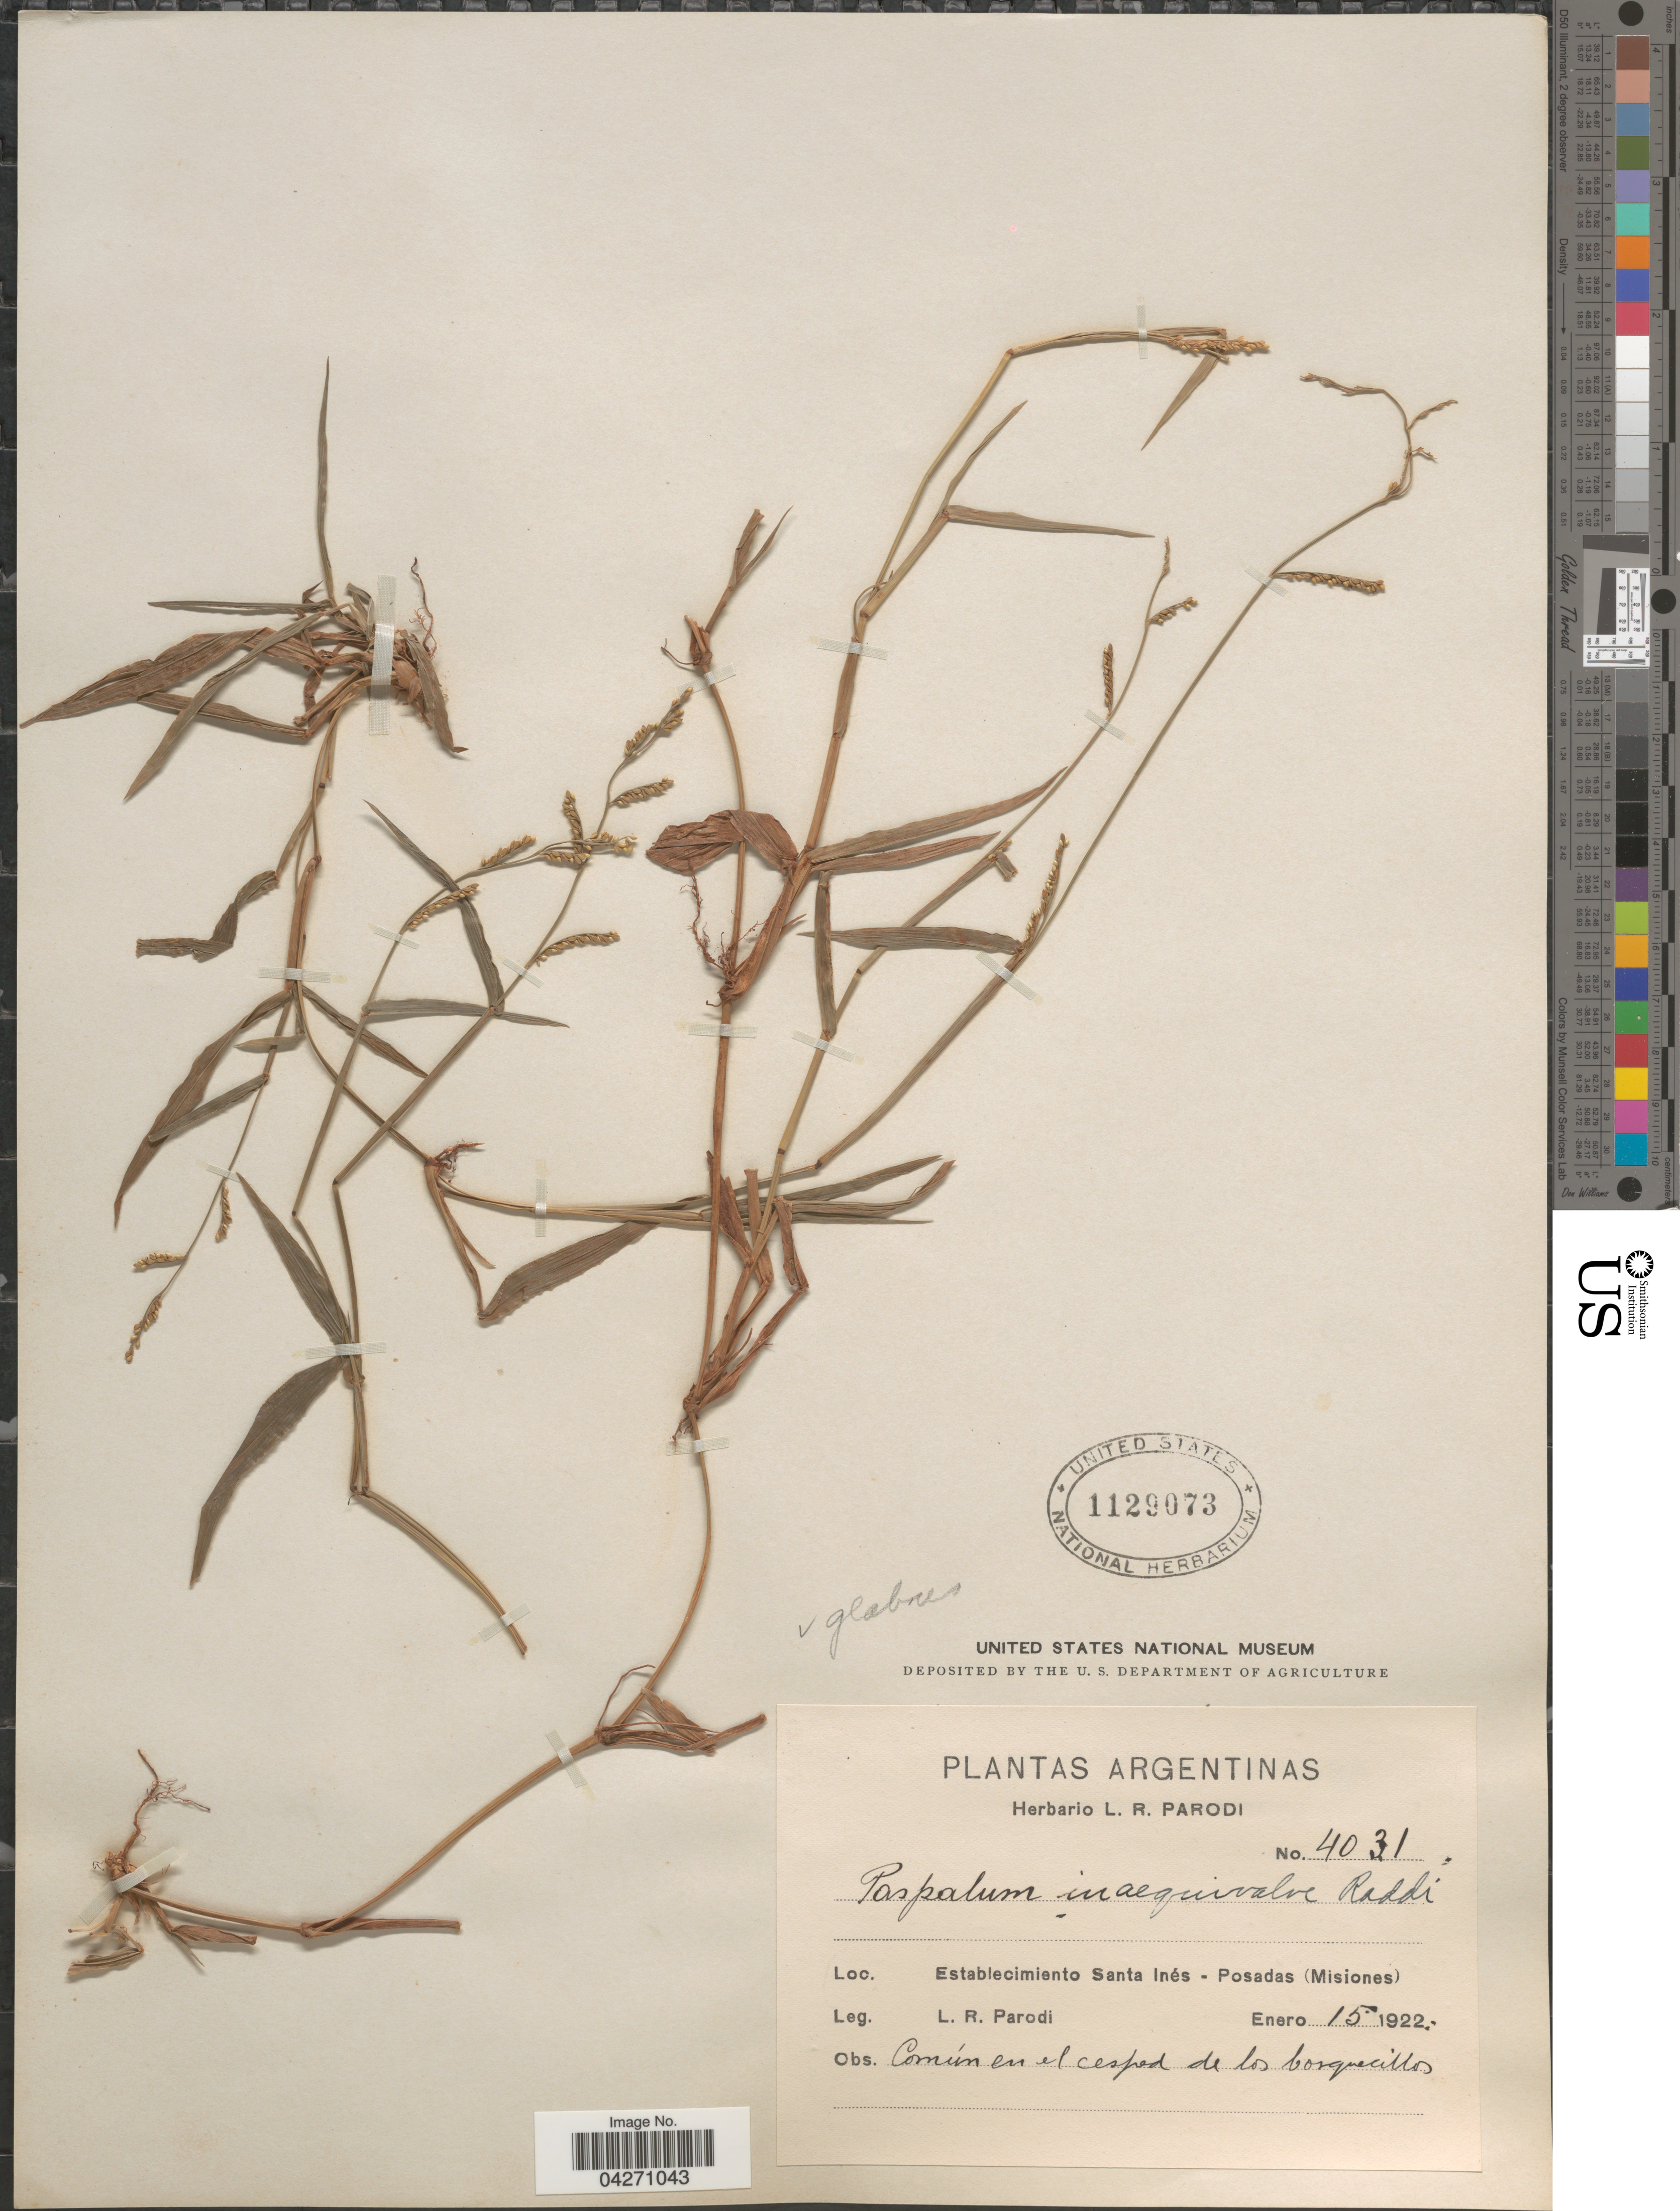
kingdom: Plantae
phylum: Tracheophyta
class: Liliopsida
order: Poales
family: Poaceae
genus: Paspalum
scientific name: Paspalum inaequivalve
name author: Raddi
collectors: L. R. Parodi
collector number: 4031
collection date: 1922-01-15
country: Argentina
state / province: Misiones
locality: Establecimiento Santa Inés-Posadas.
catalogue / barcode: US 1129073